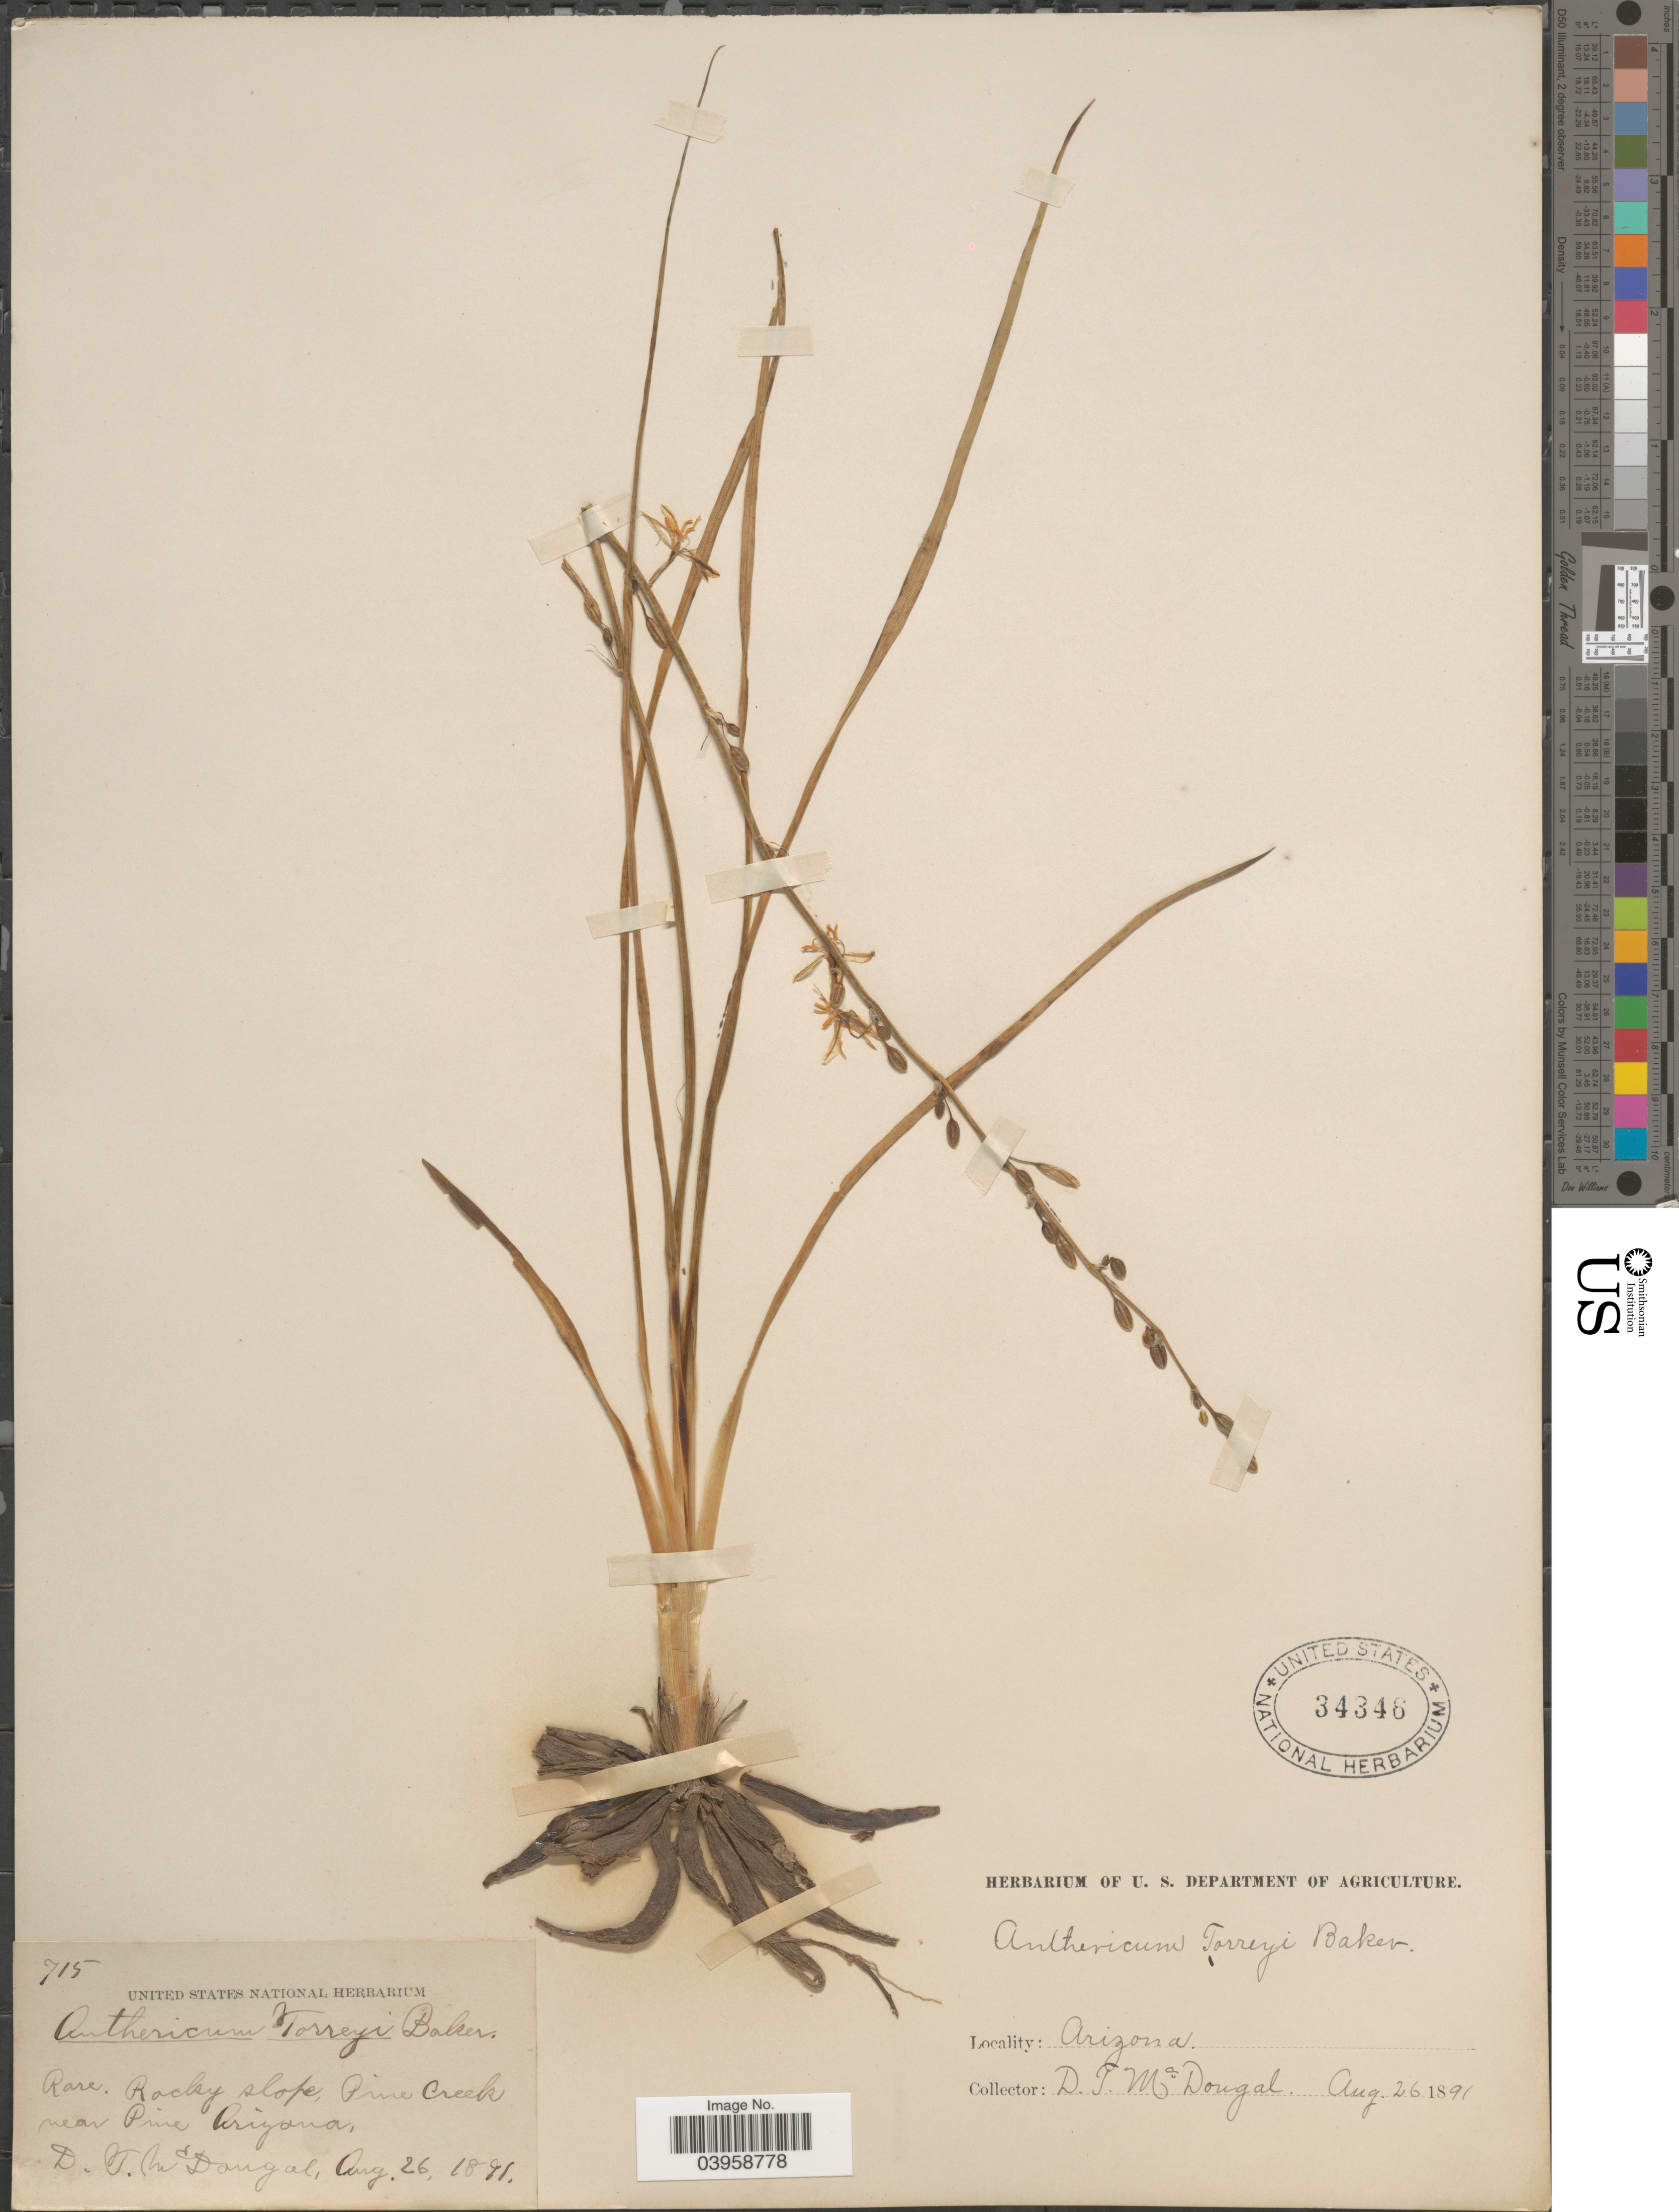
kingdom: Plantae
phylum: Tracheophyta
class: Liliopsida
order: Asparagales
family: Asparagaceae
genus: Anthericum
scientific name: Anthericum torreyi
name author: Baker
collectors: D. McDougal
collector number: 715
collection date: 1891-08-26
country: United States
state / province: Arizona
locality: Rocky slope, Pine Creek near Pine Arizona.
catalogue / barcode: US 34346